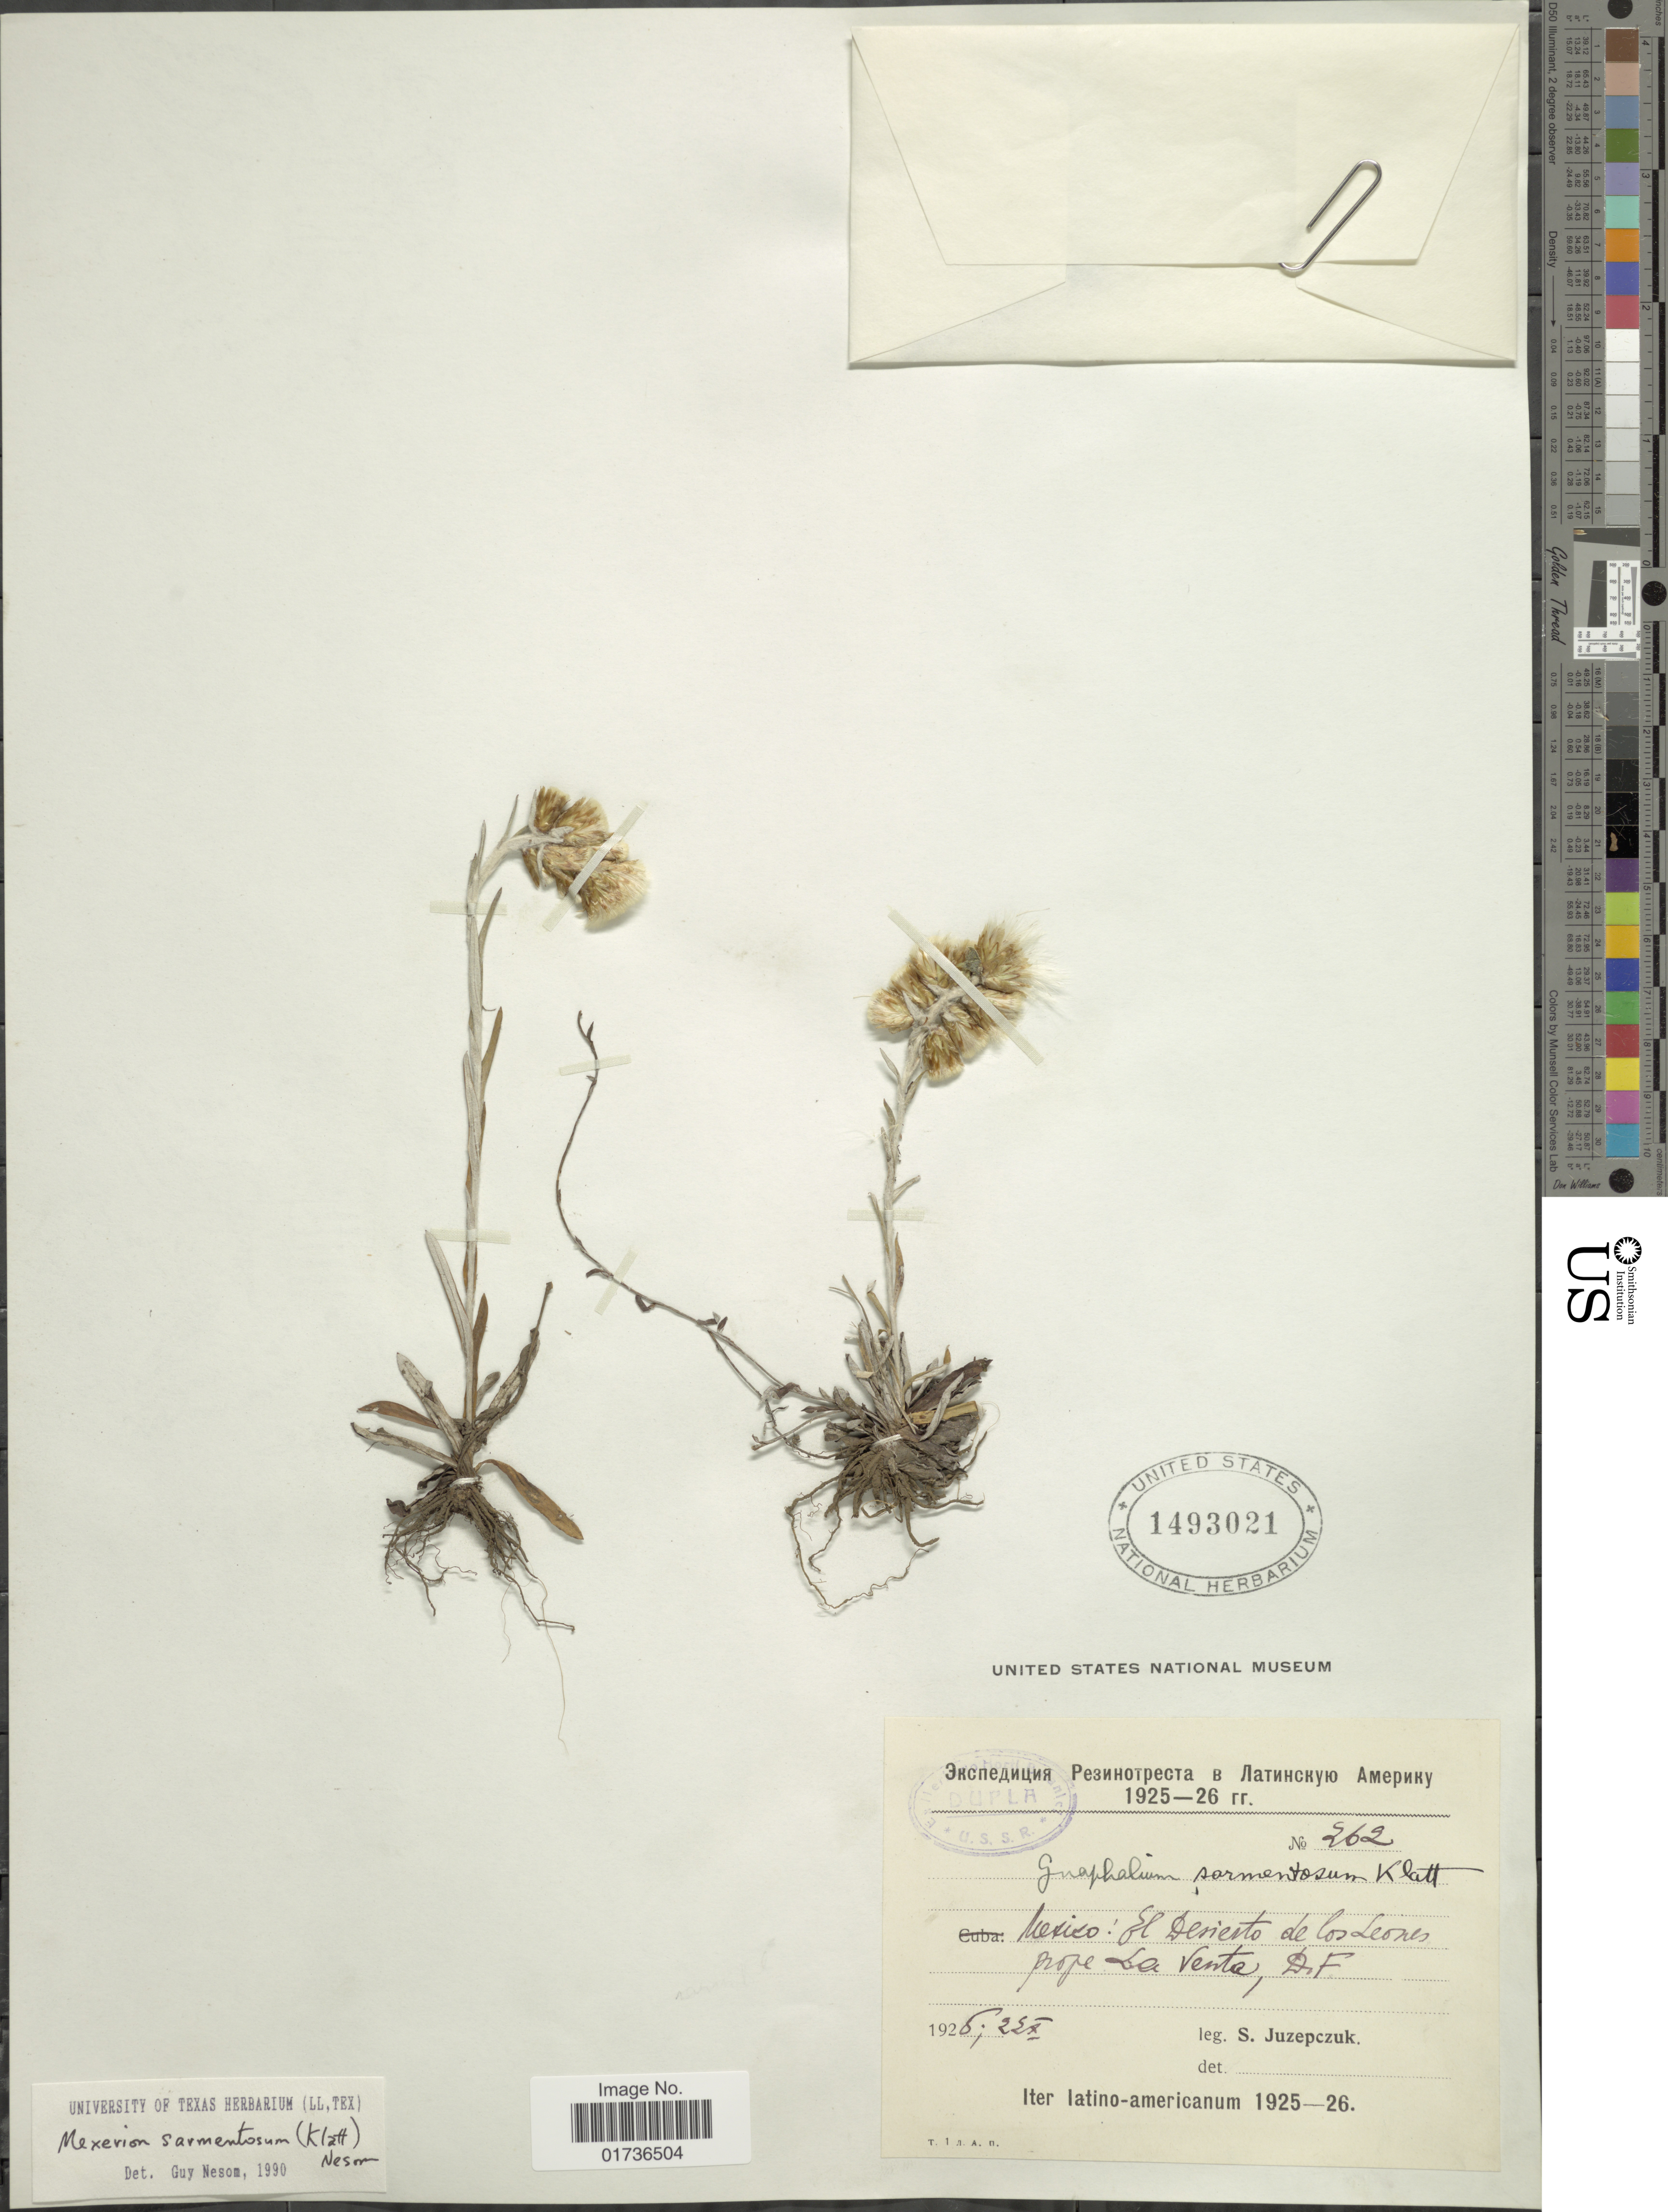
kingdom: Plantae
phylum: Tracheophyta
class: Magnoliopsida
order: Asterales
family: Asteraceae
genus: Mexerion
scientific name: Mexerion sarmentosum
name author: (Klatt) G.L. Nesom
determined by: Nesom, Guy L.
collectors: S. V. Juzepczuk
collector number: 262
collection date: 1926-10-22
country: Mexico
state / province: Distrito Federal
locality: El Desierto de los Leones prope La Venta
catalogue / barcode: US 1493021